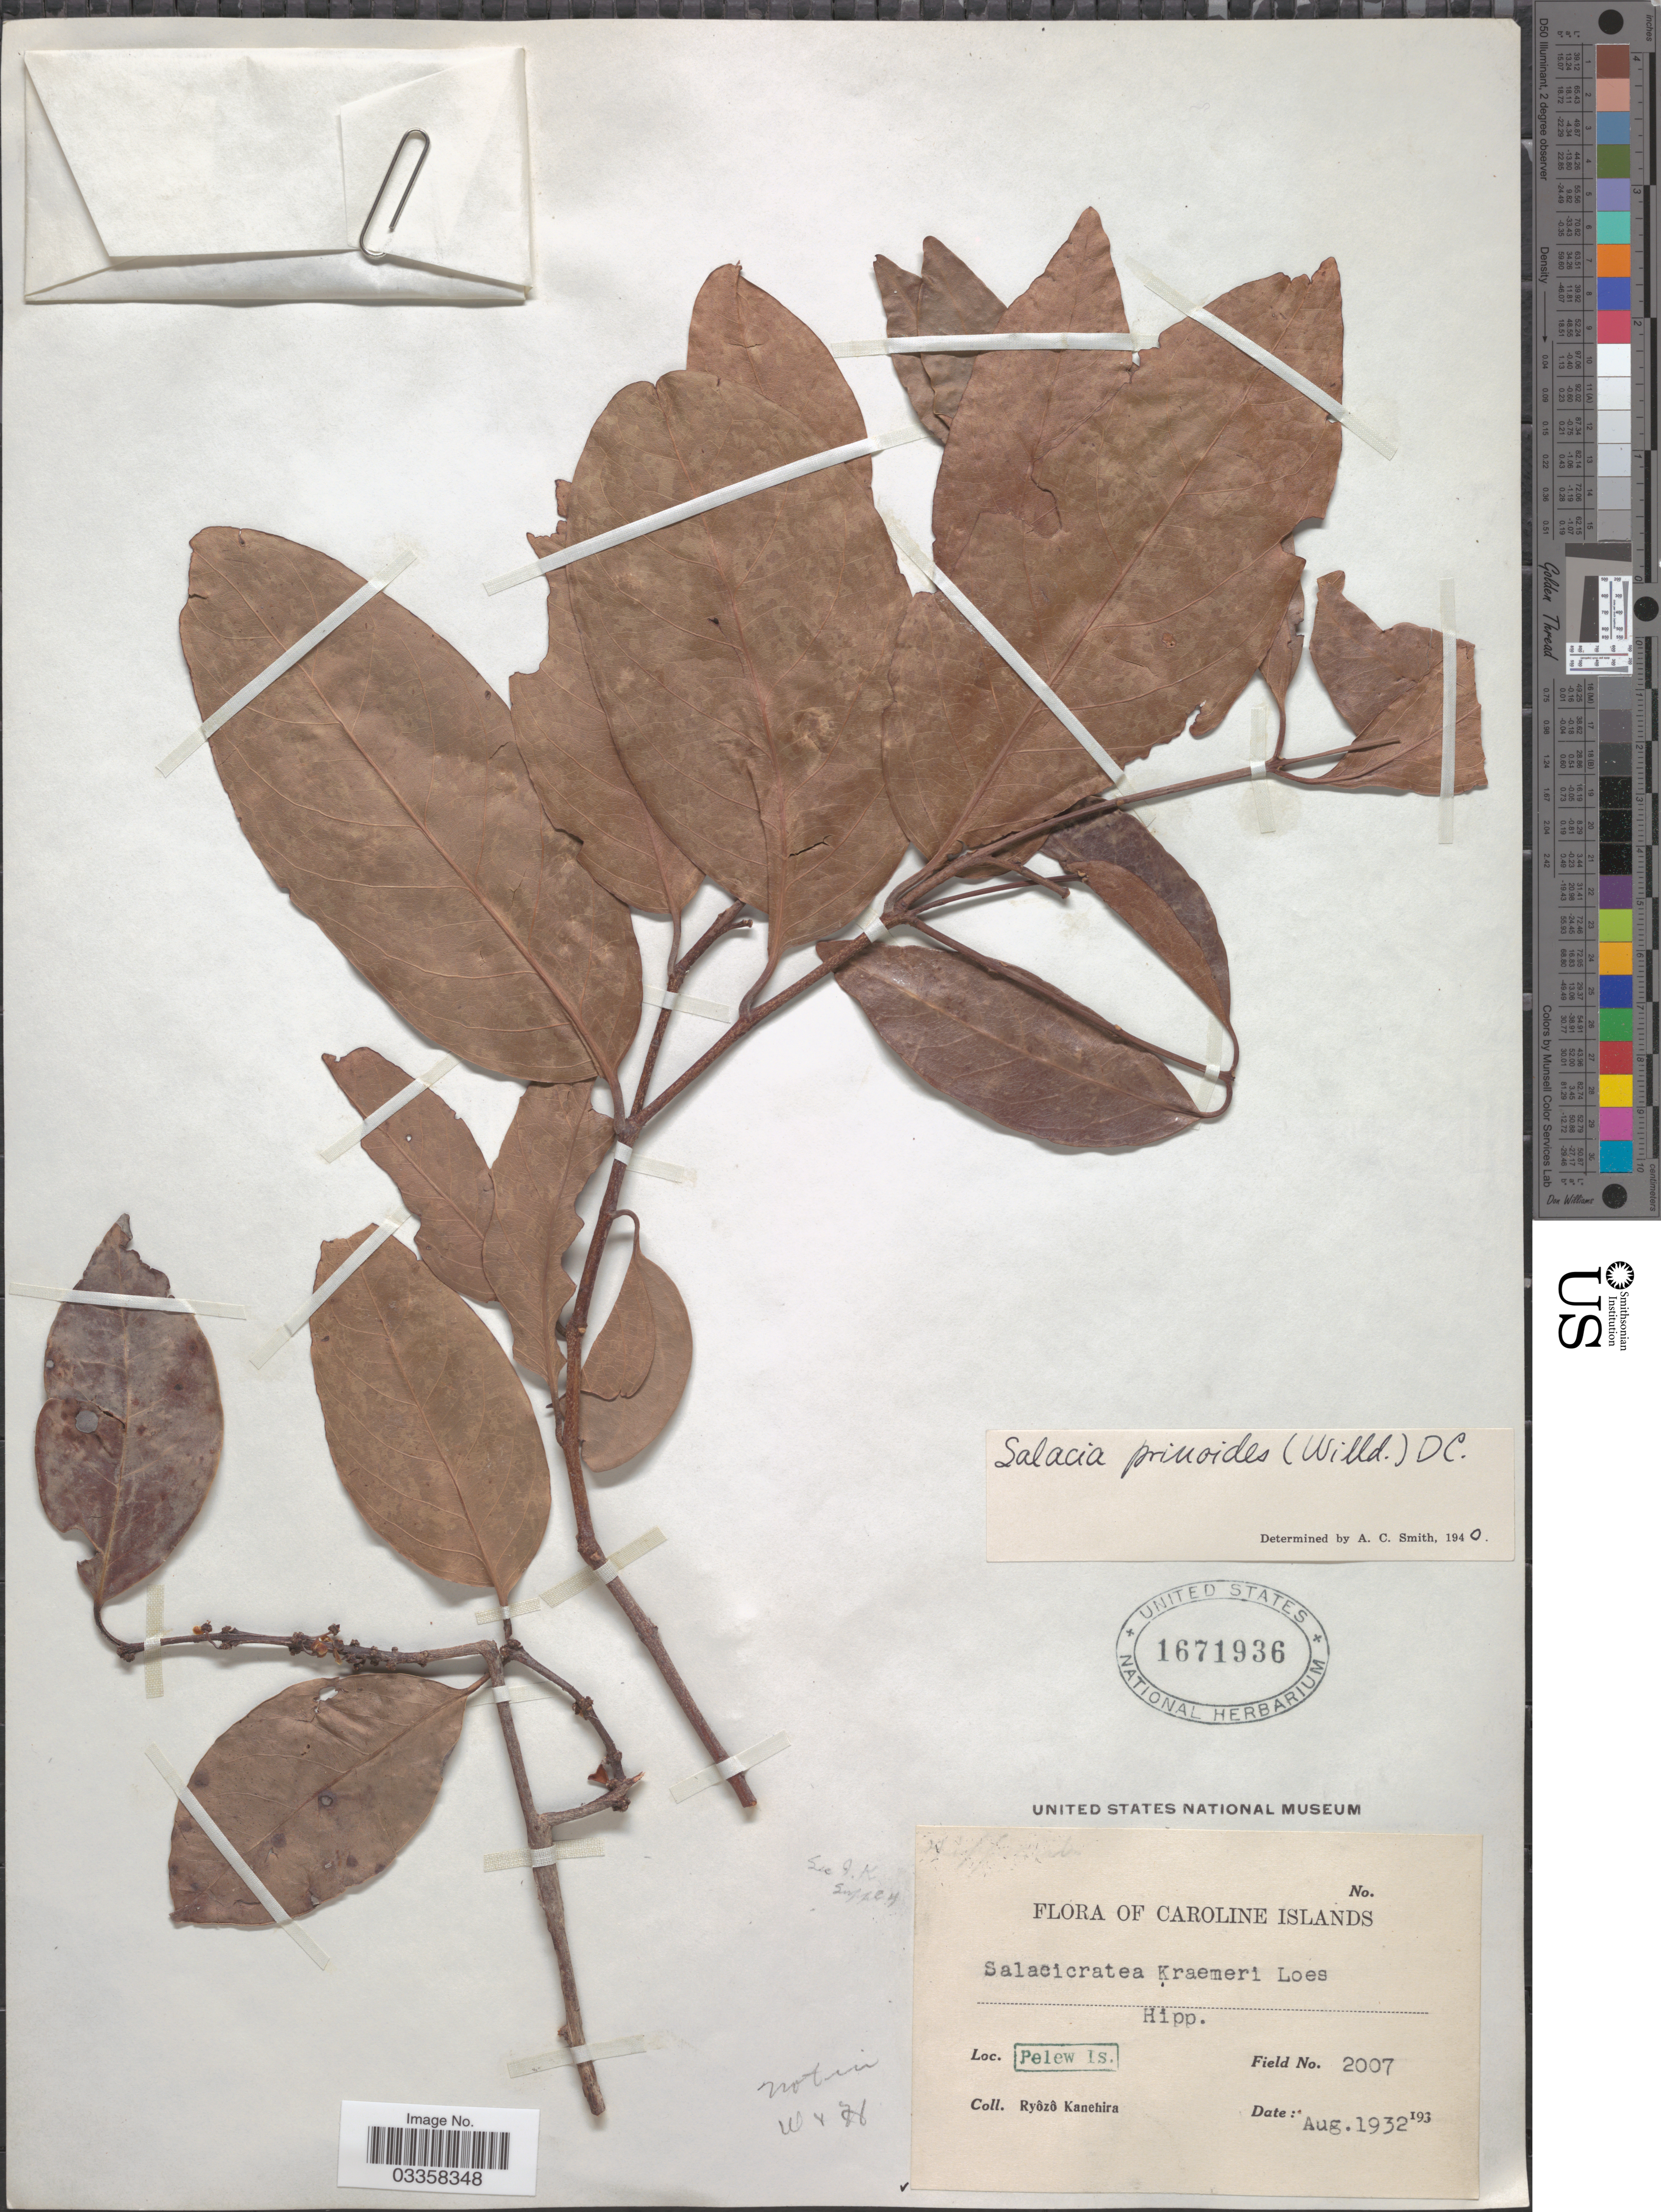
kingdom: Plantae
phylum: Tracheophyta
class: Magnoliopsida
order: Celastrales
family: Celastraceae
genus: Salacia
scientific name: Salacia prinoides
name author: (Willd.) DC.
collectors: R. Kanehira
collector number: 2007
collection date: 1932-08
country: Palau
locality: Caroline Islands. Pelew Is.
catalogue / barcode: US 1671936